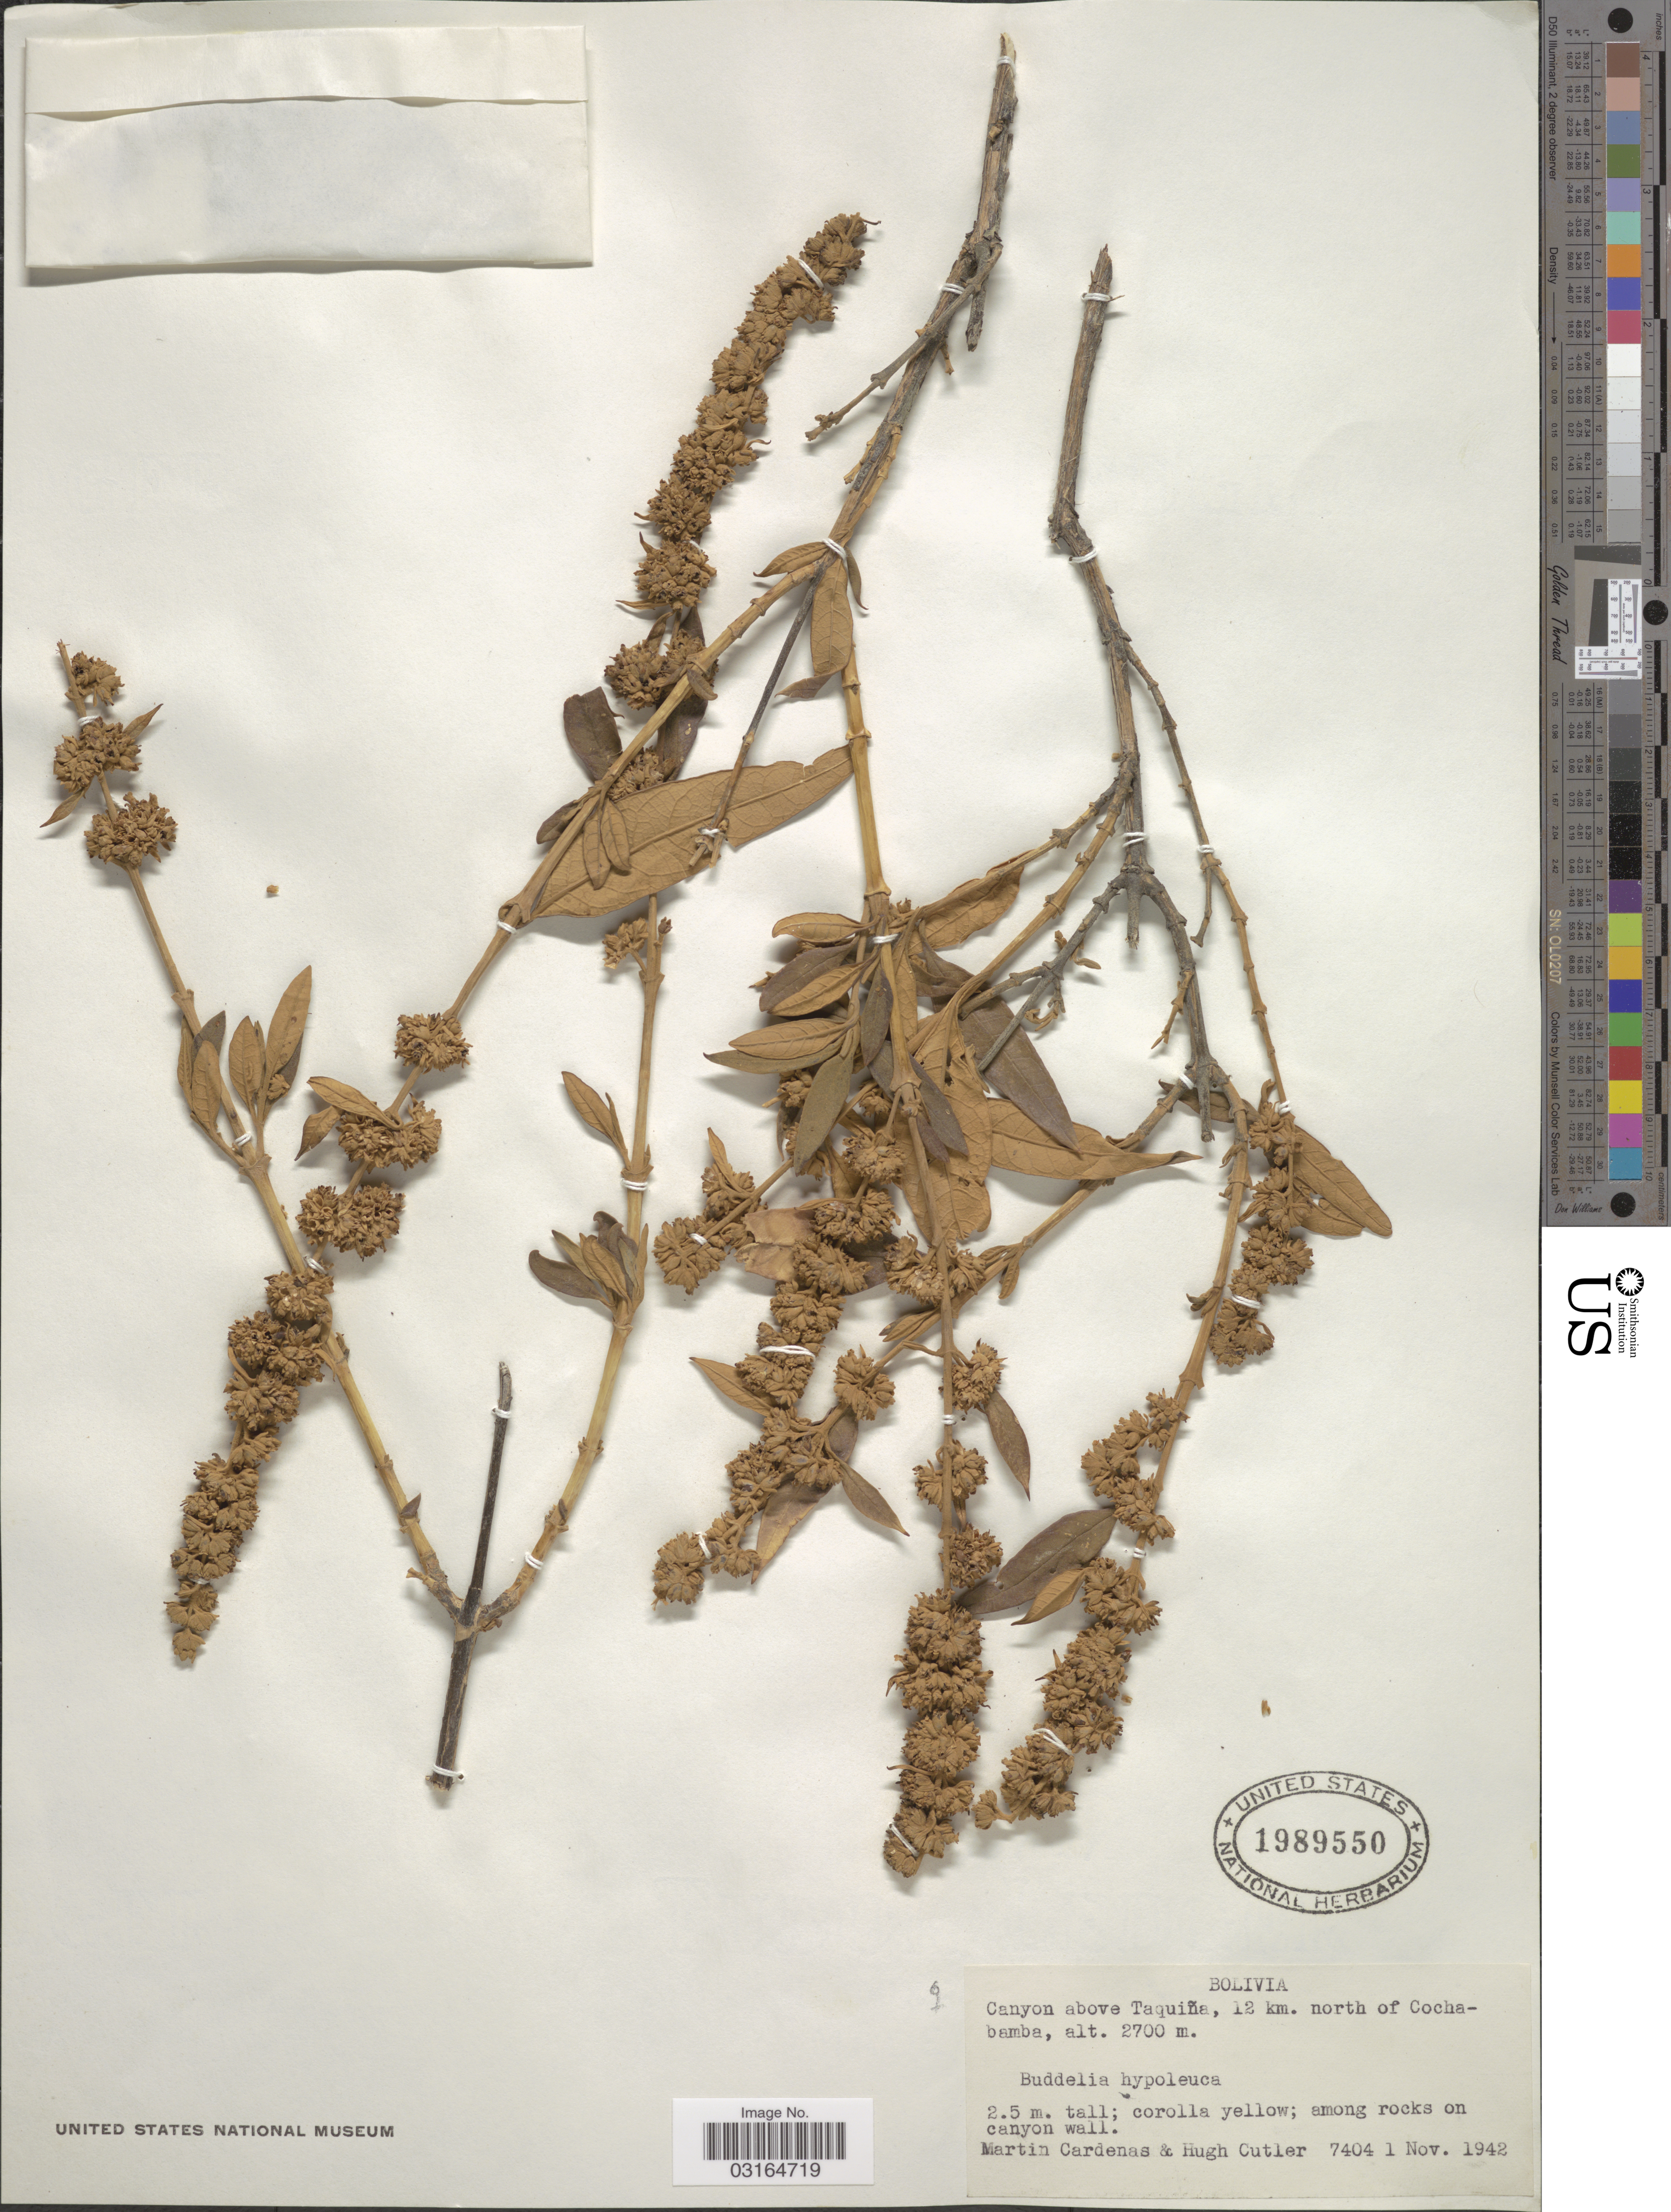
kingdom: Plantae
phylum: Tracheophyta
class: Magnoliopsida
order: Lamiales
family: Scrophulariaceae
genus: Buddleja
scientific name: Buddleja tucumanensis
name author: Griseb.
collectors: M. Cárdenas & H. C. Cutler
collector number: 7404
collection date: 1942-11-01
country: Bolivia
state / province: Cochabamba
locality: Canyon above Taquiña, 12 km. north of Cochabamba.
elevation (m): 2700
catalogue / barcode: US 1989550